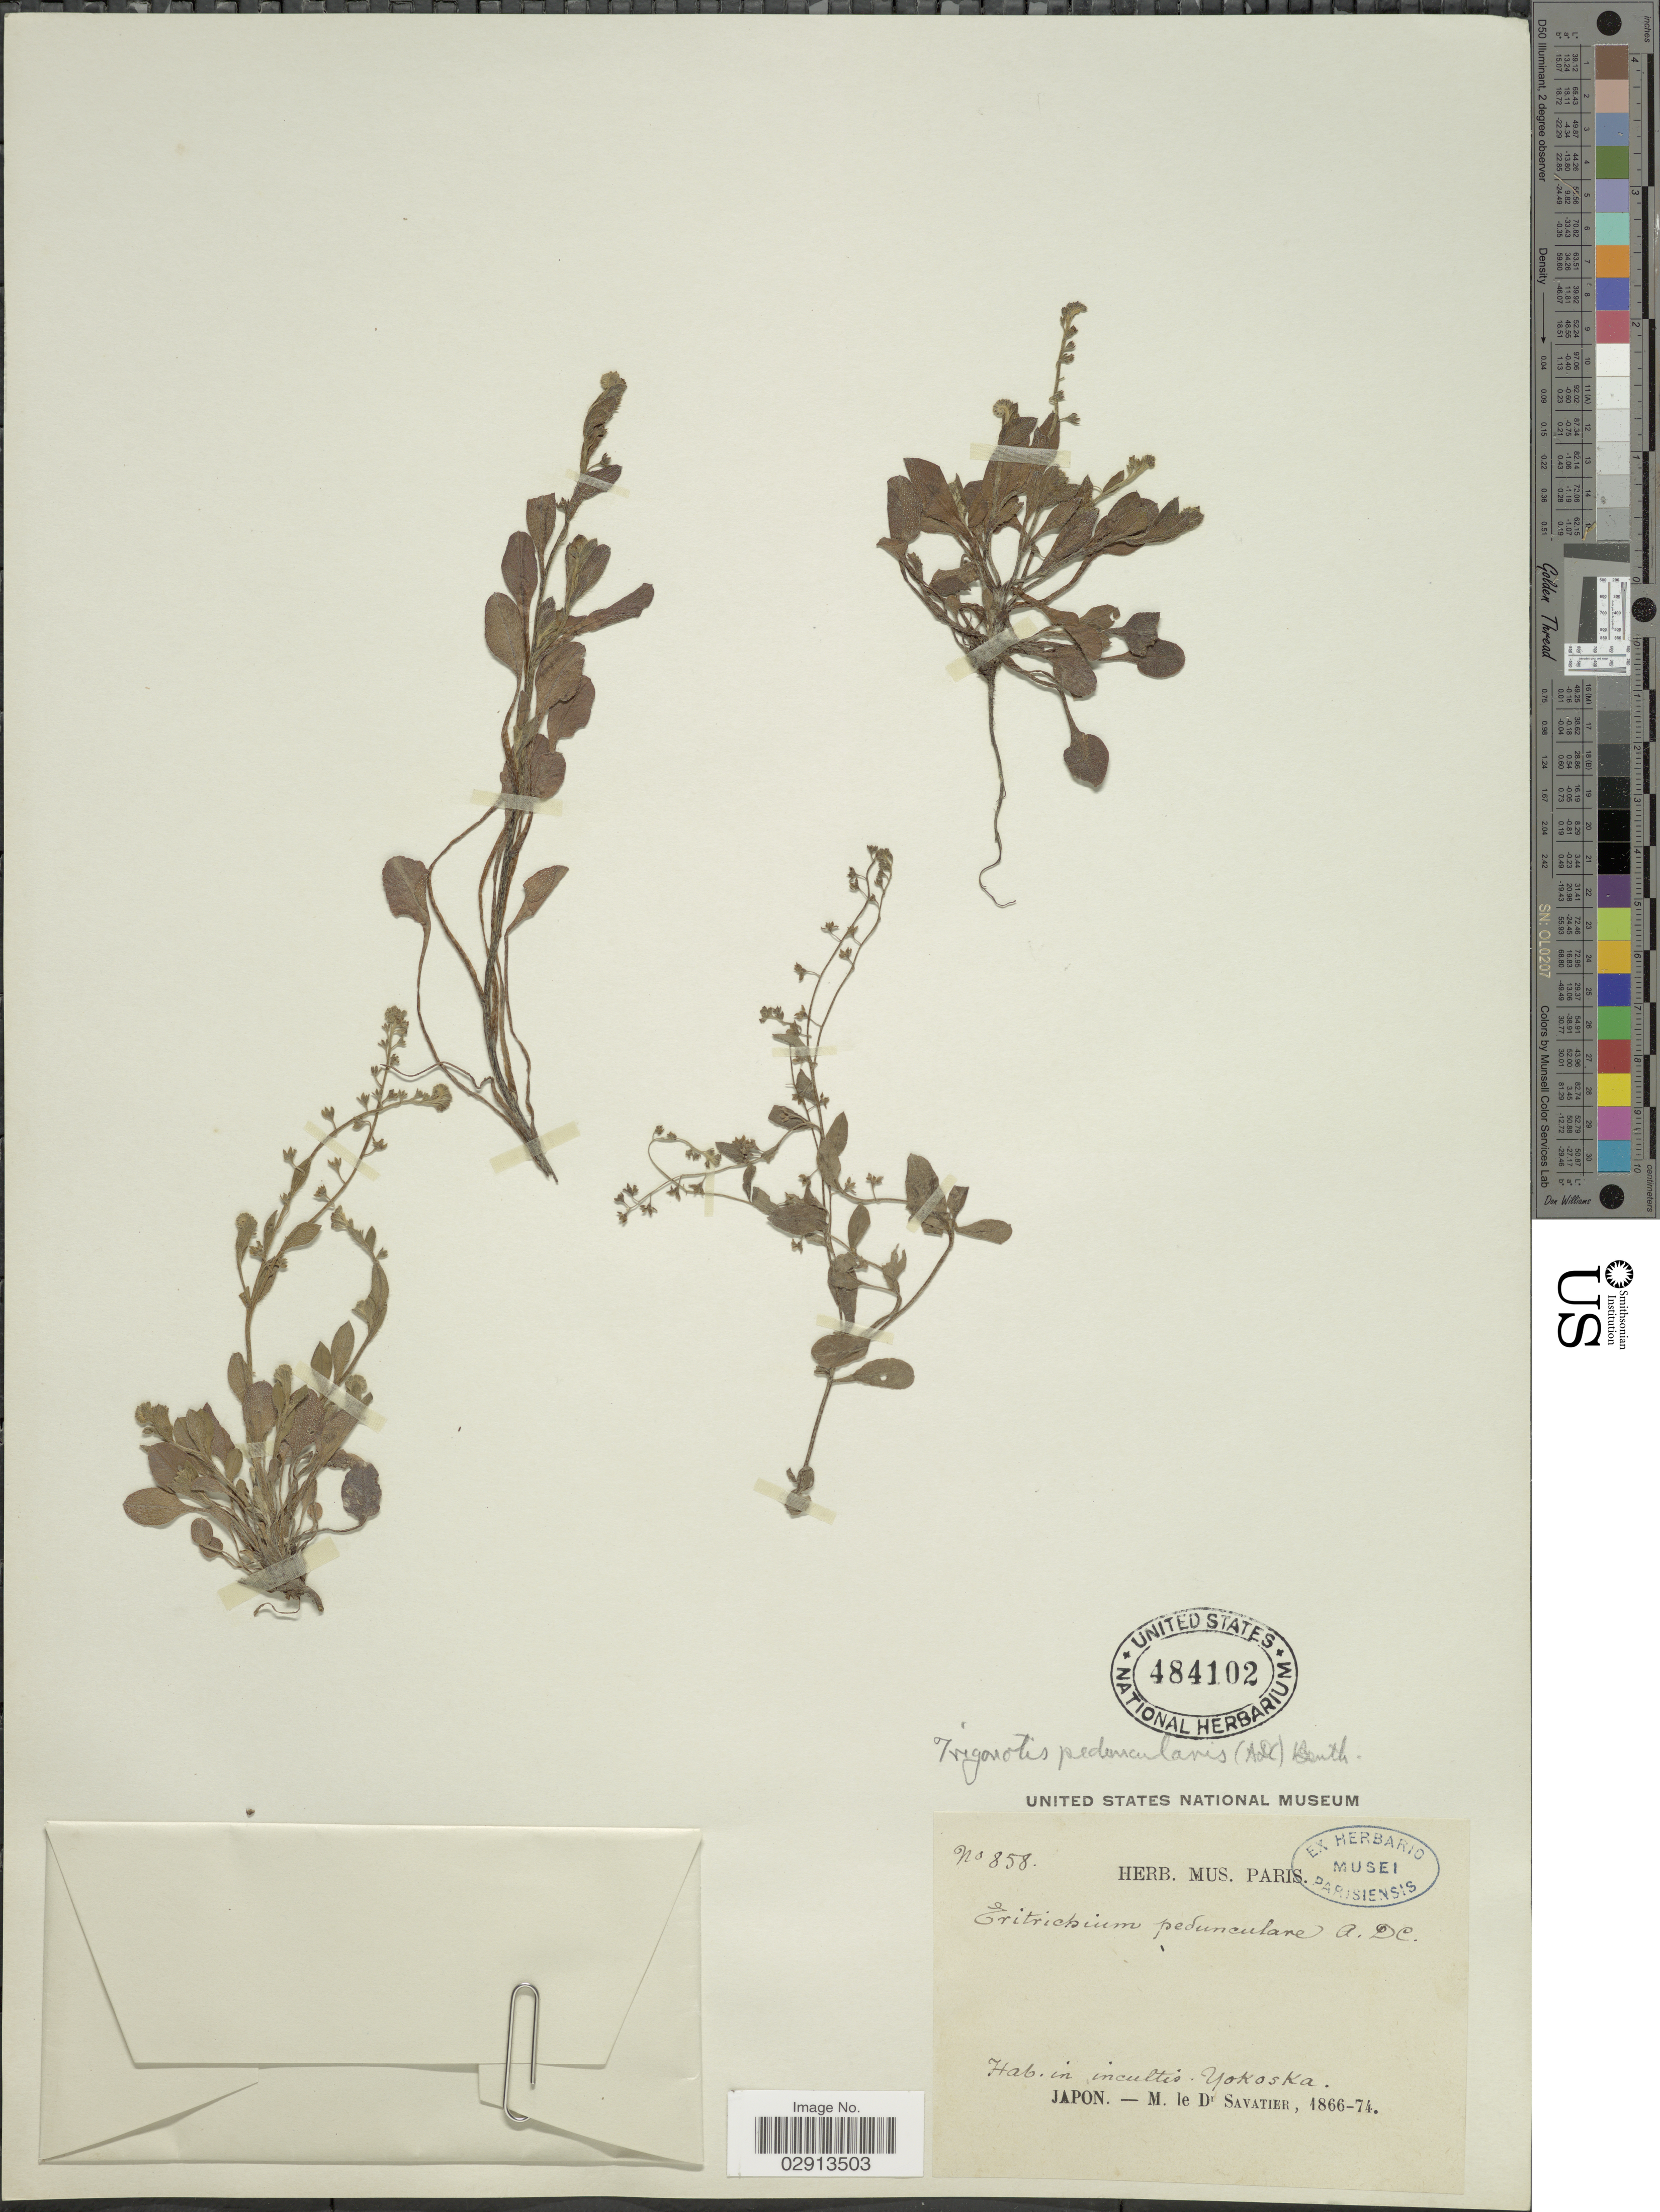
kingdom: Plantae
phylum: Tracheophyta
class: Magnoliopsida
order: Boraginales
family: Boraginaceae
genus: Trigonotis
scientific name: Trigonotis peduncularis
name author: (Trevis.) Benth. ex Baker et al.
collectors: Savatier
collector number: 858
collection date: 1866/1874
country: Japan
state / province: Kanagawa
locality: In incultis Yokoska.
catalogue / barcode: US 484102